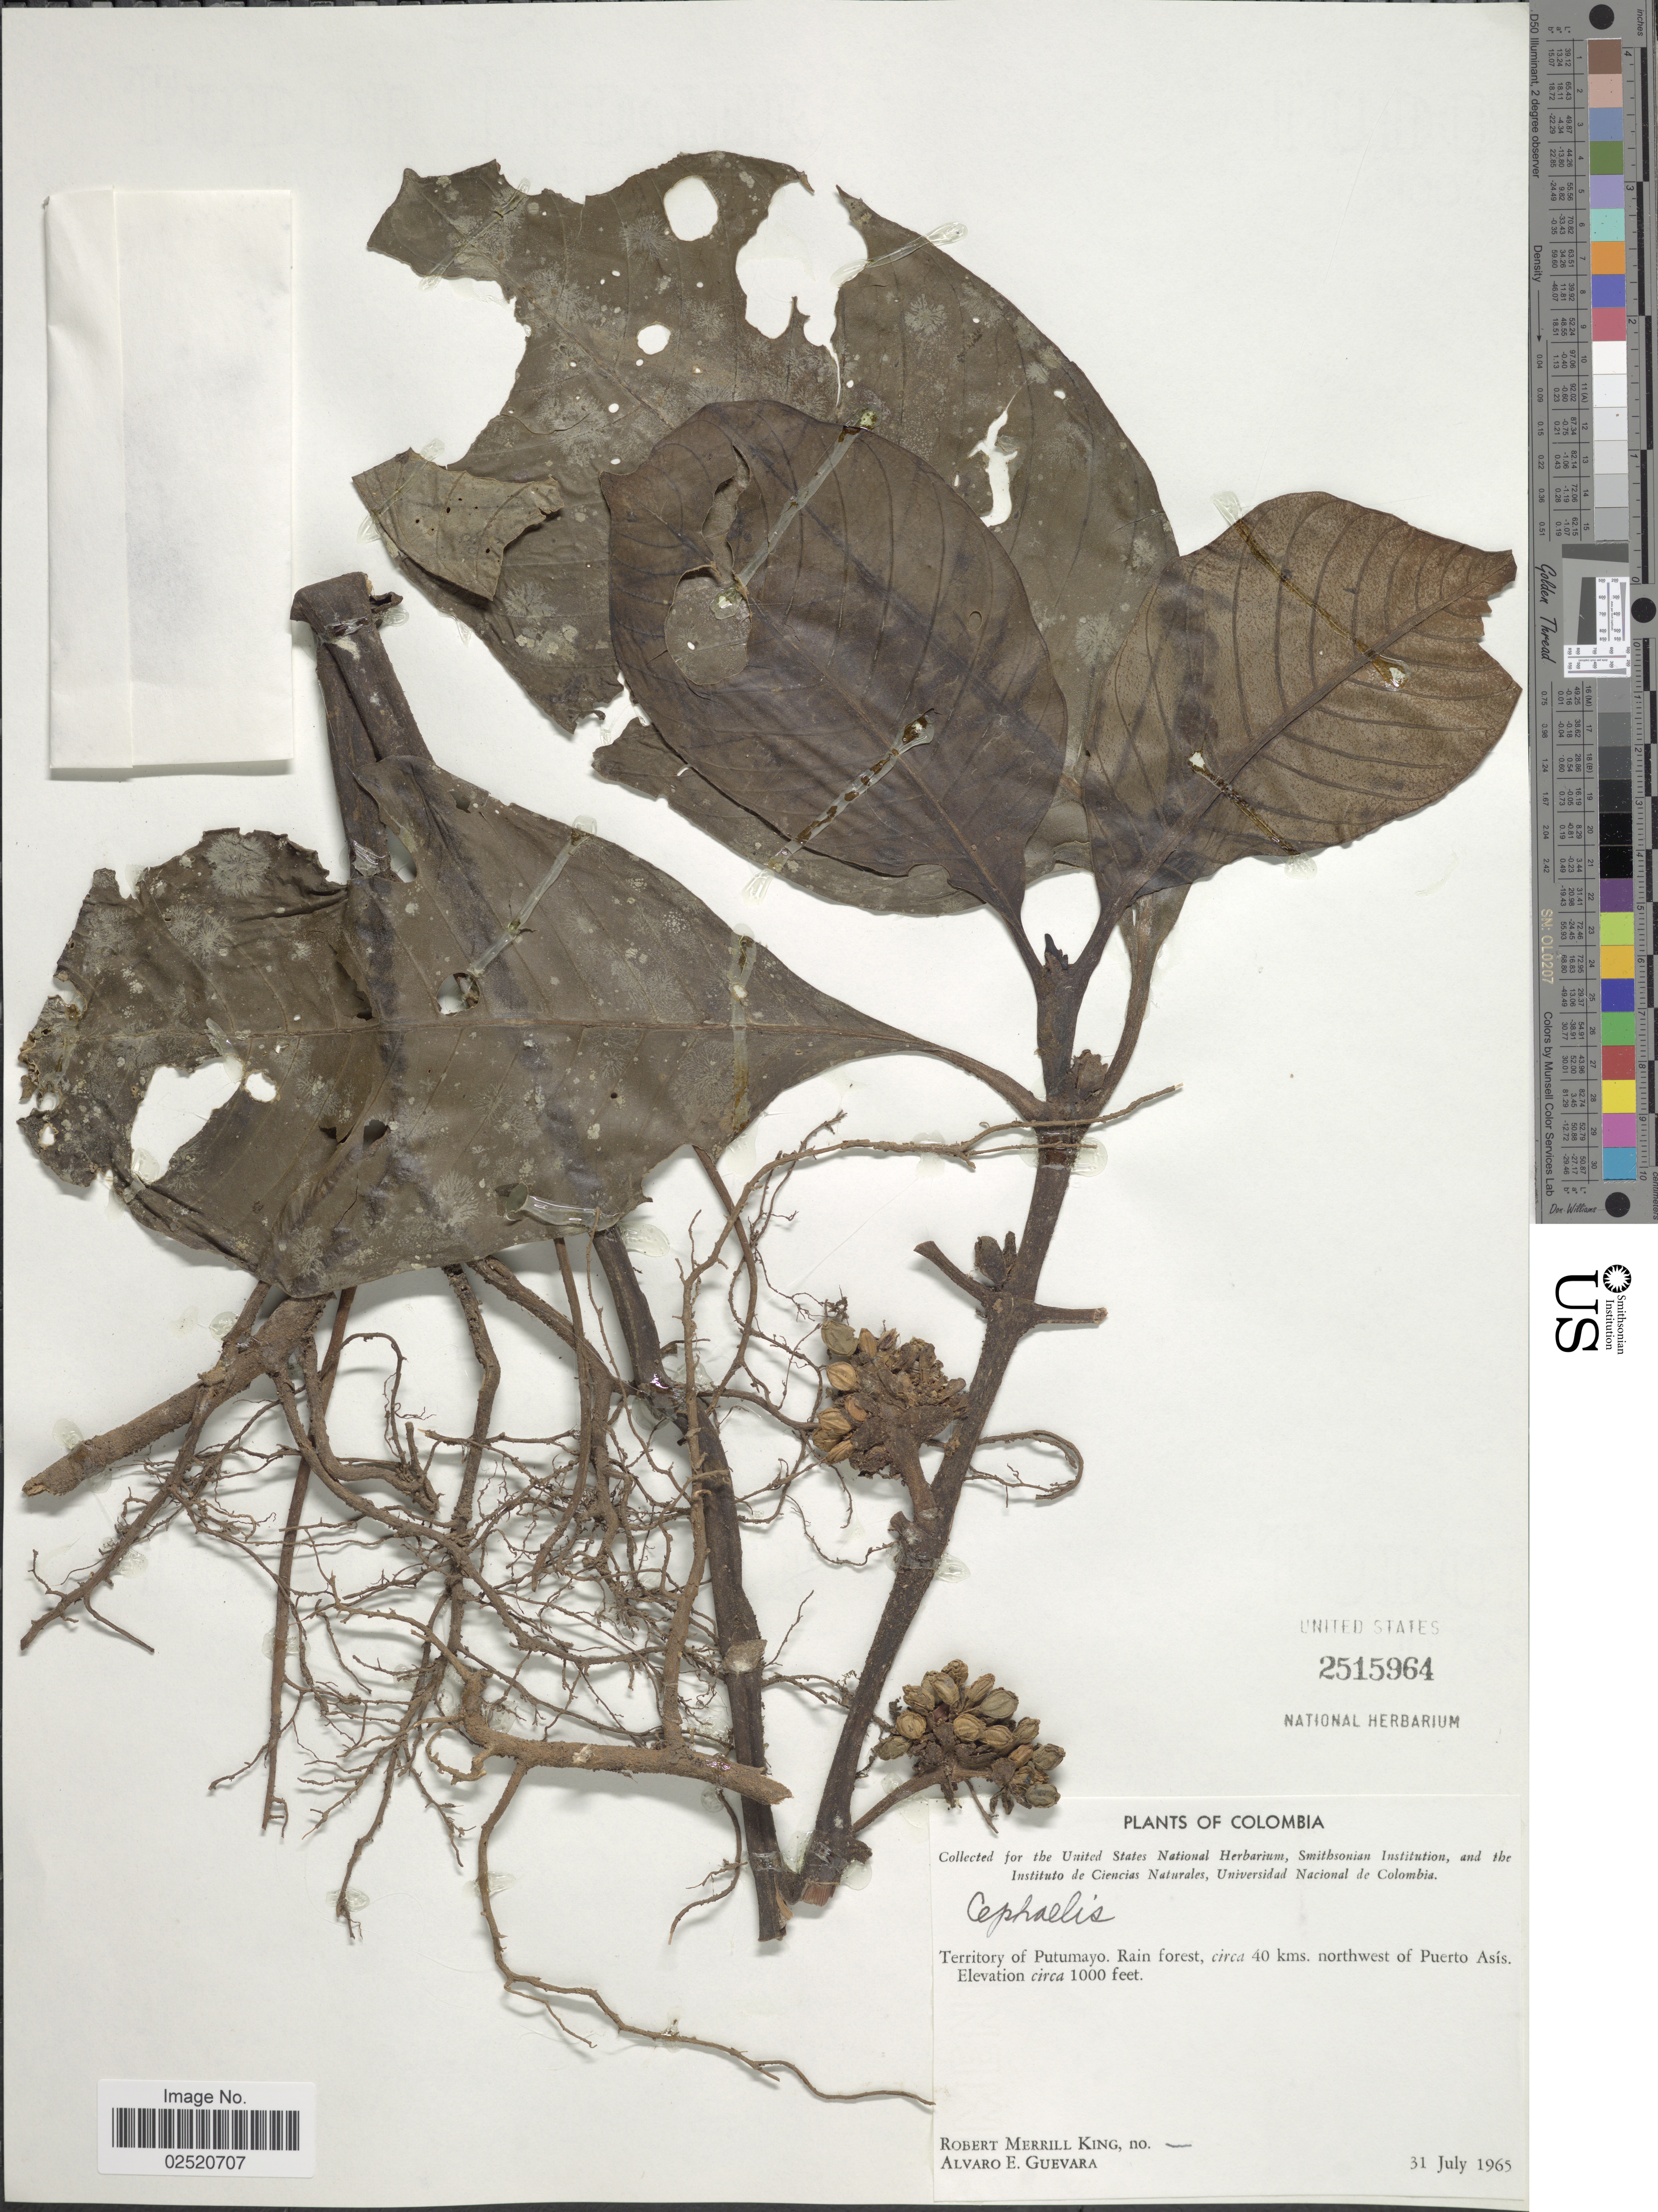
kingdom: Plantae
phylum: Tracheophyta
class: Magnoliopsida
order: Gentianales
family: Rubiaceae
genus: Psychotria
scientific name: Psychotria sp.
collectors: R. M. King & A. E. Guevara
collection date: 1965-07-31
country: Colombia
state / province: Putumayo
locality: Circa 40 kms. northwest of Puerto Asís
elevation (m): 3048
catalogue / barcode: US 2515964